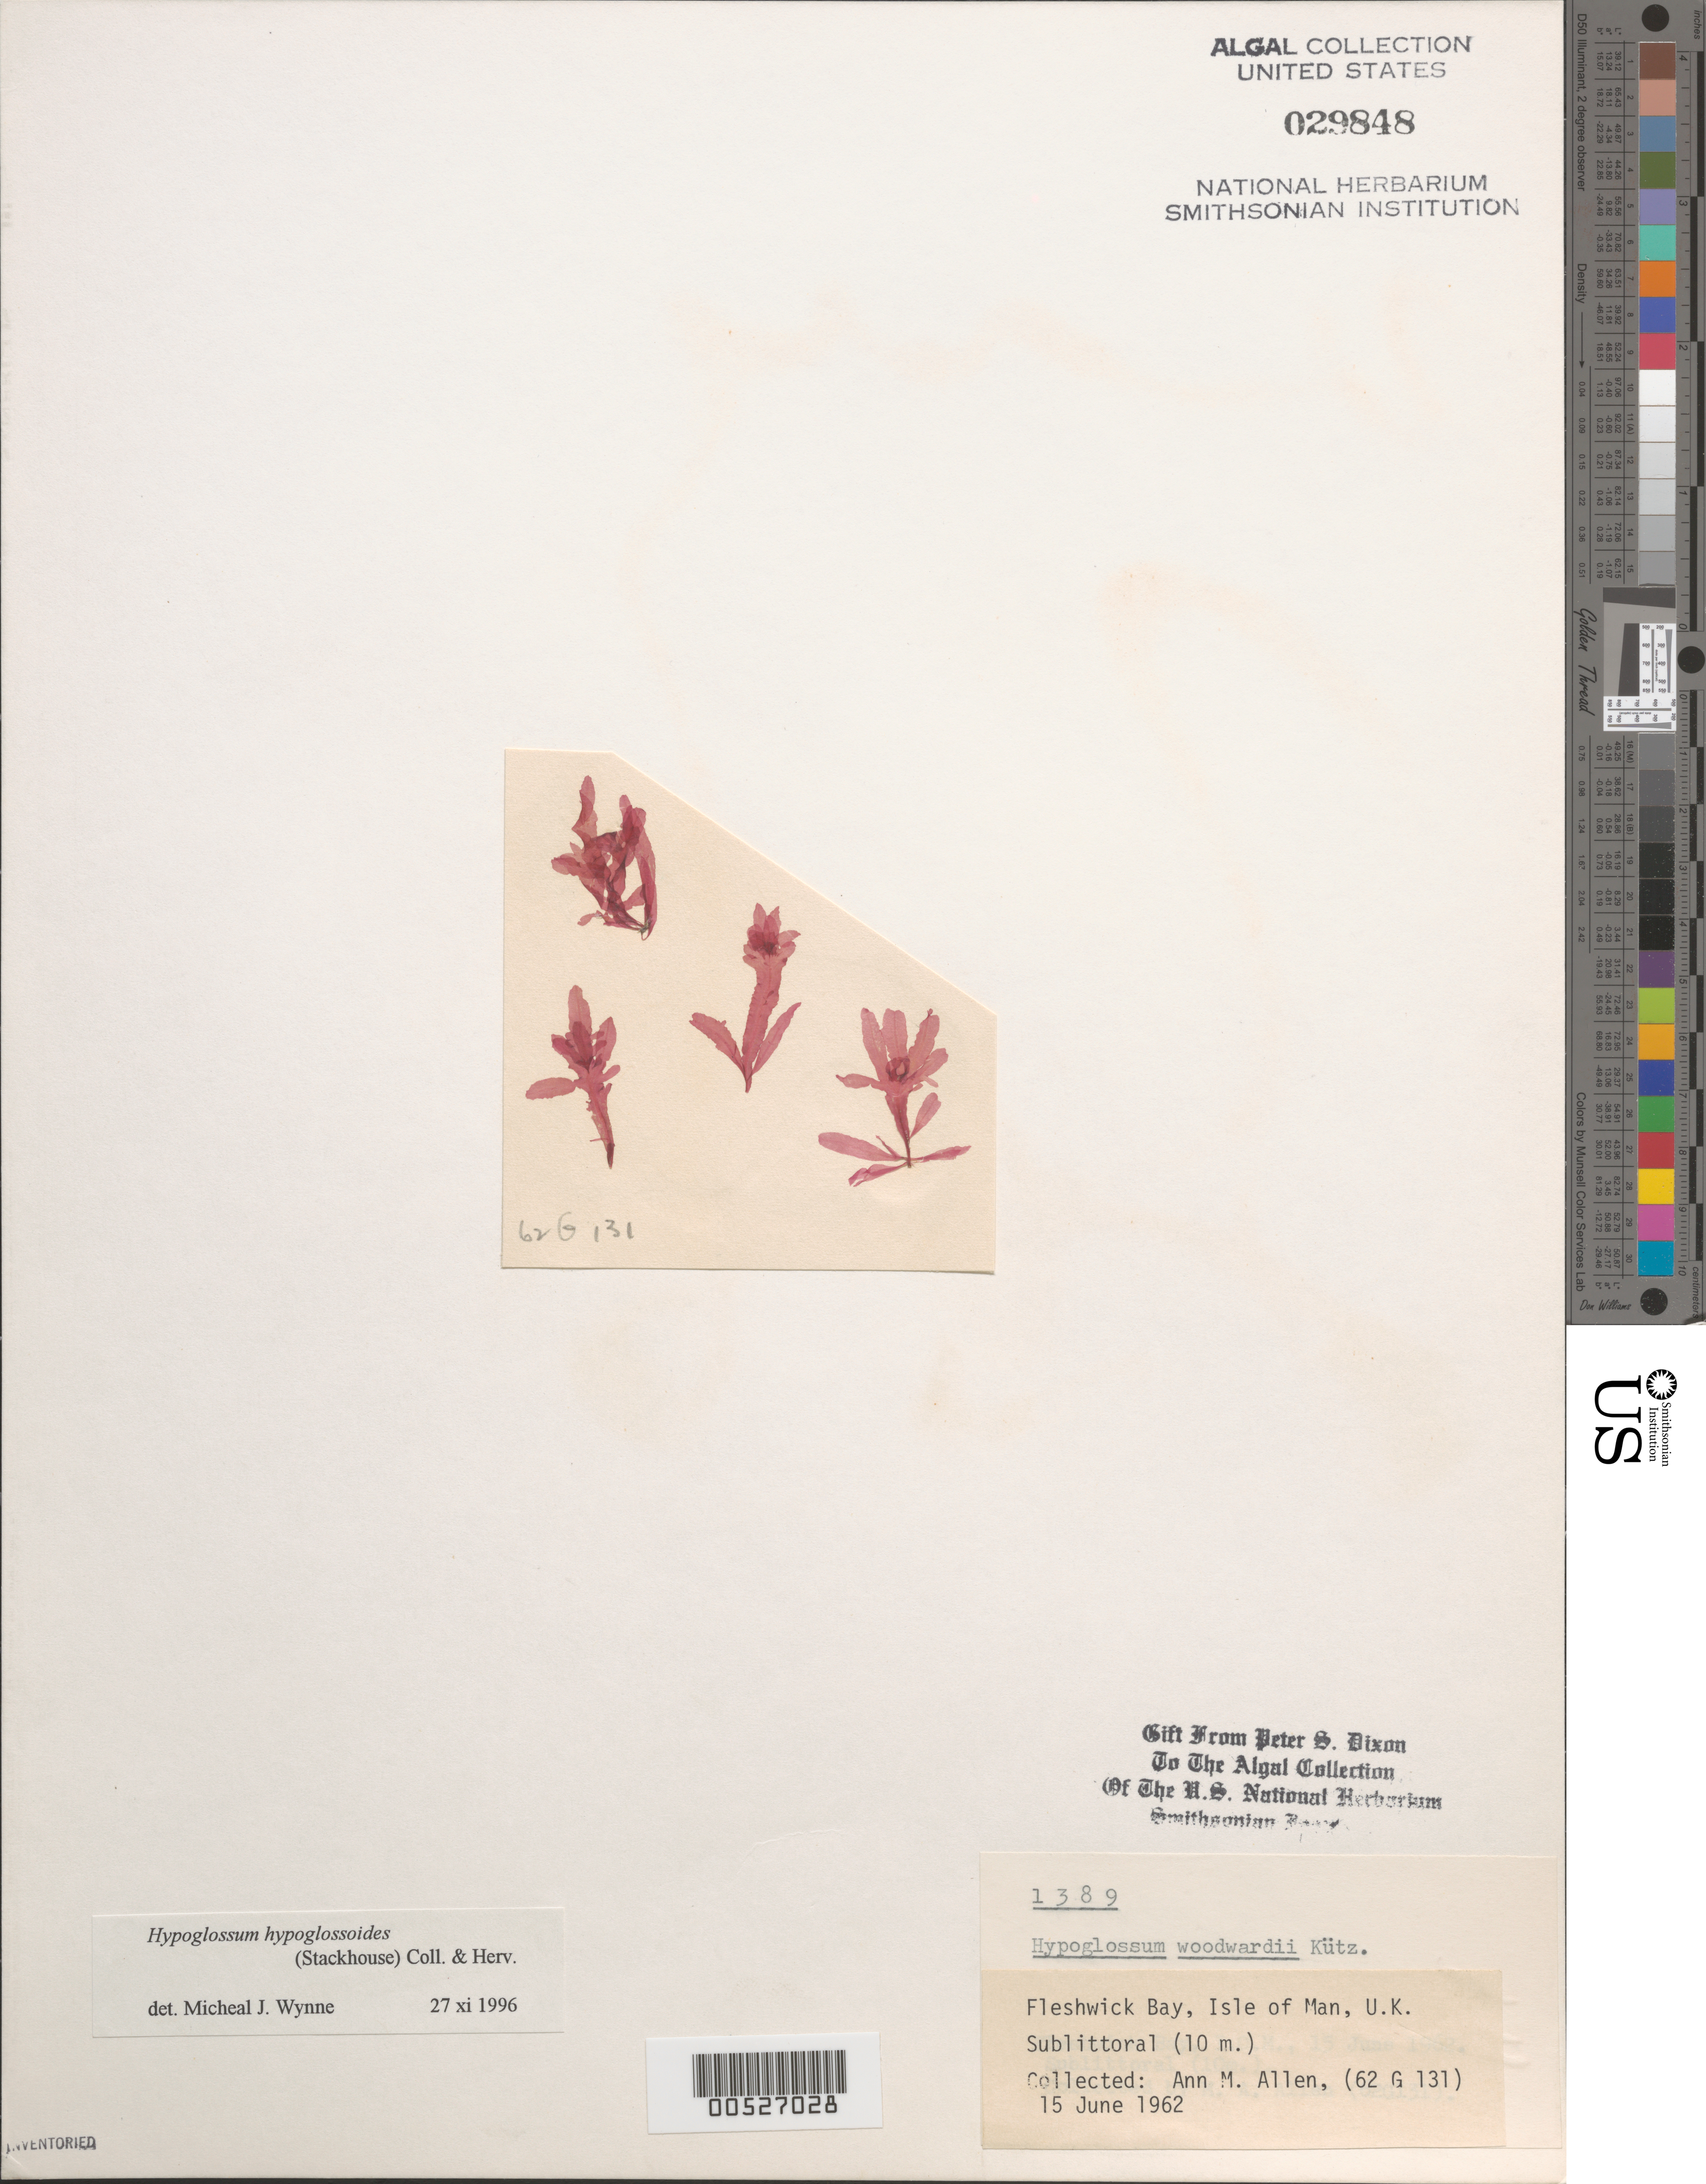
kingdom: Plantae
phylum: Rhodophyta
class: Florideophyceae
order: Ceramiales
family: Delesseriaceae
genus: Hypoglossum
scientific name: Hypoglossum hypoglossoides (Harv.) Womersley & Shepley, nom. illeg.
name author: (Harv.) Womersley & Shepley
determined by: Wynne, M. J.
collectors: A. M. Allen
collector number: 62G131 & PSD 1389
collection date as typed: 15 Jun 1962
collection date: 1962-06-15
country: United Kingdom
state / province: England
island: Isle of Man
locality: Fleshwick Bay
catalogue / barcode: US 29848